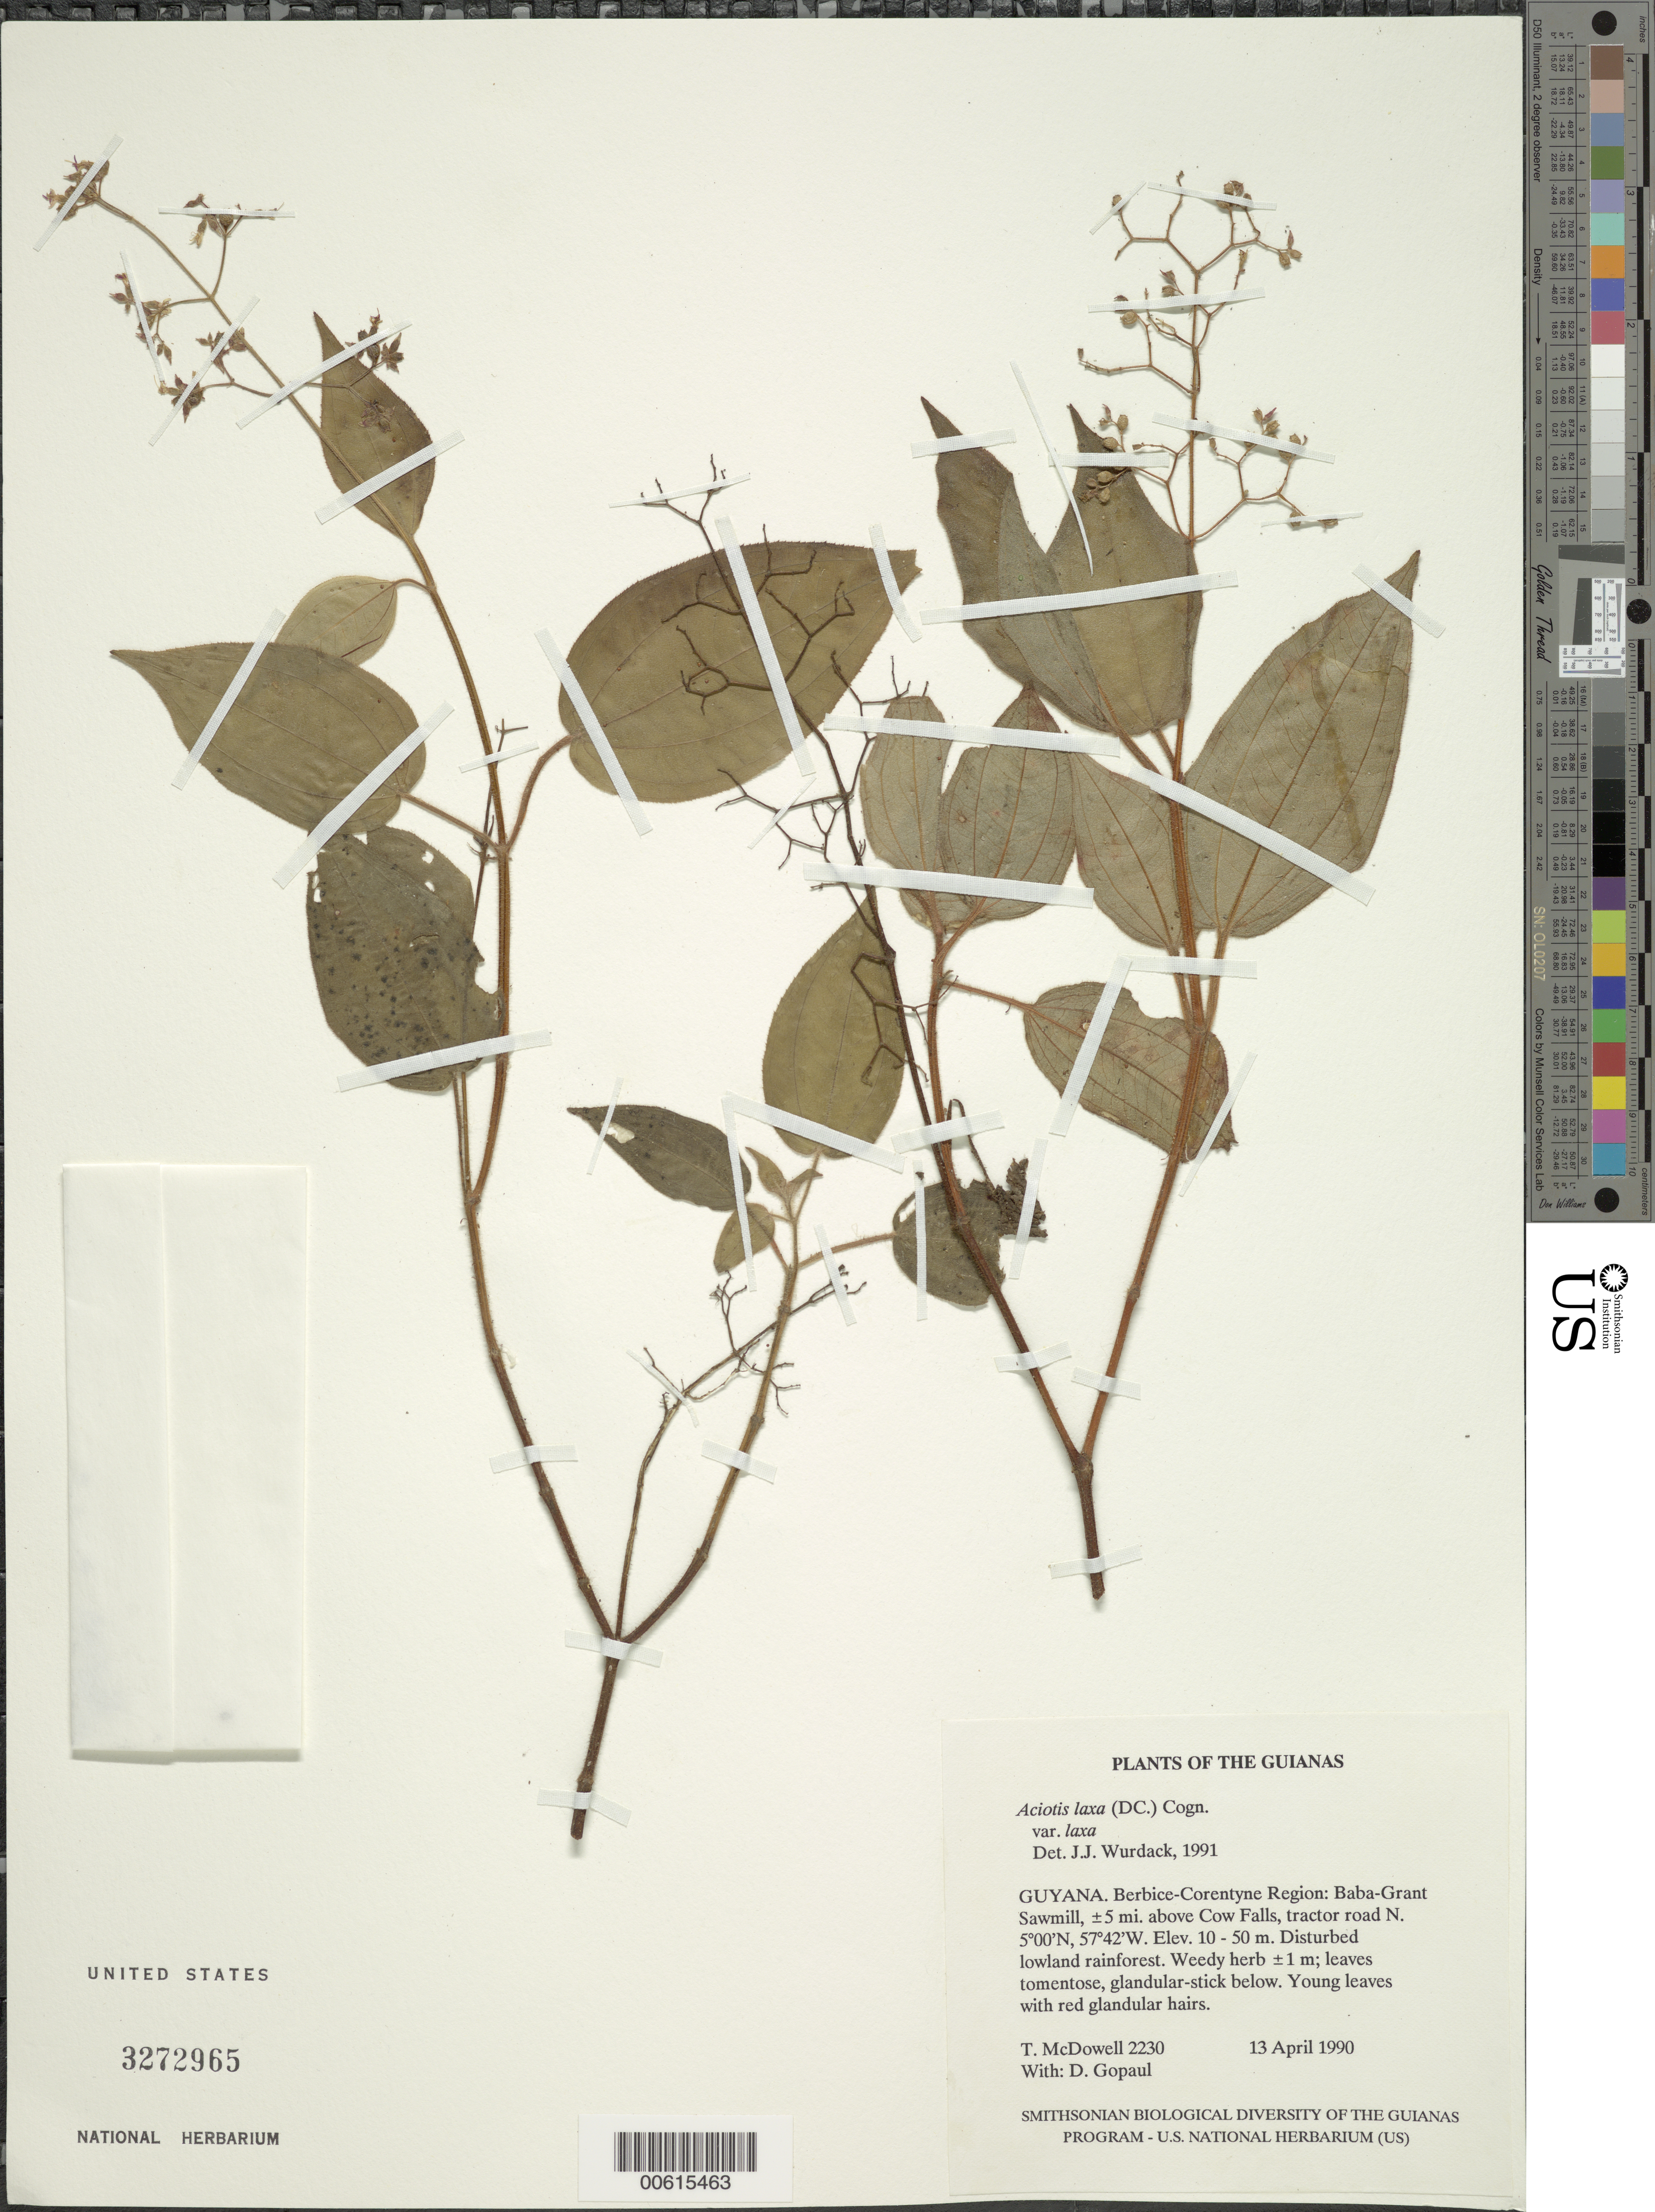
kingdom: Plantae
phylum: Tracheophyta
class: Magnoliopsida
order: Myrtales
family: Melastomataceae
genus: Aciotis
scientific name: Aciotis laxa var. laxa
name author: (DC.) Cogn.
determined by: Wurdack, John J., (US), US (UNITED STATES)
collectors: T. McDowell & D. Gopaul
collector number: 2230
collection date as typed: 13 April 1990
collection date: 1990-04-13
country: Guyana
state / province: E. Berbice-Corentyne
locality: Baba-Grant Sawmill, ±5 mi. above Cow Falls, Corentyne River. Tractor road N from landing and camp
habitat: Disturbed lowland rainforest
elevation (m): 10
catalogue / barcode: US 3272965